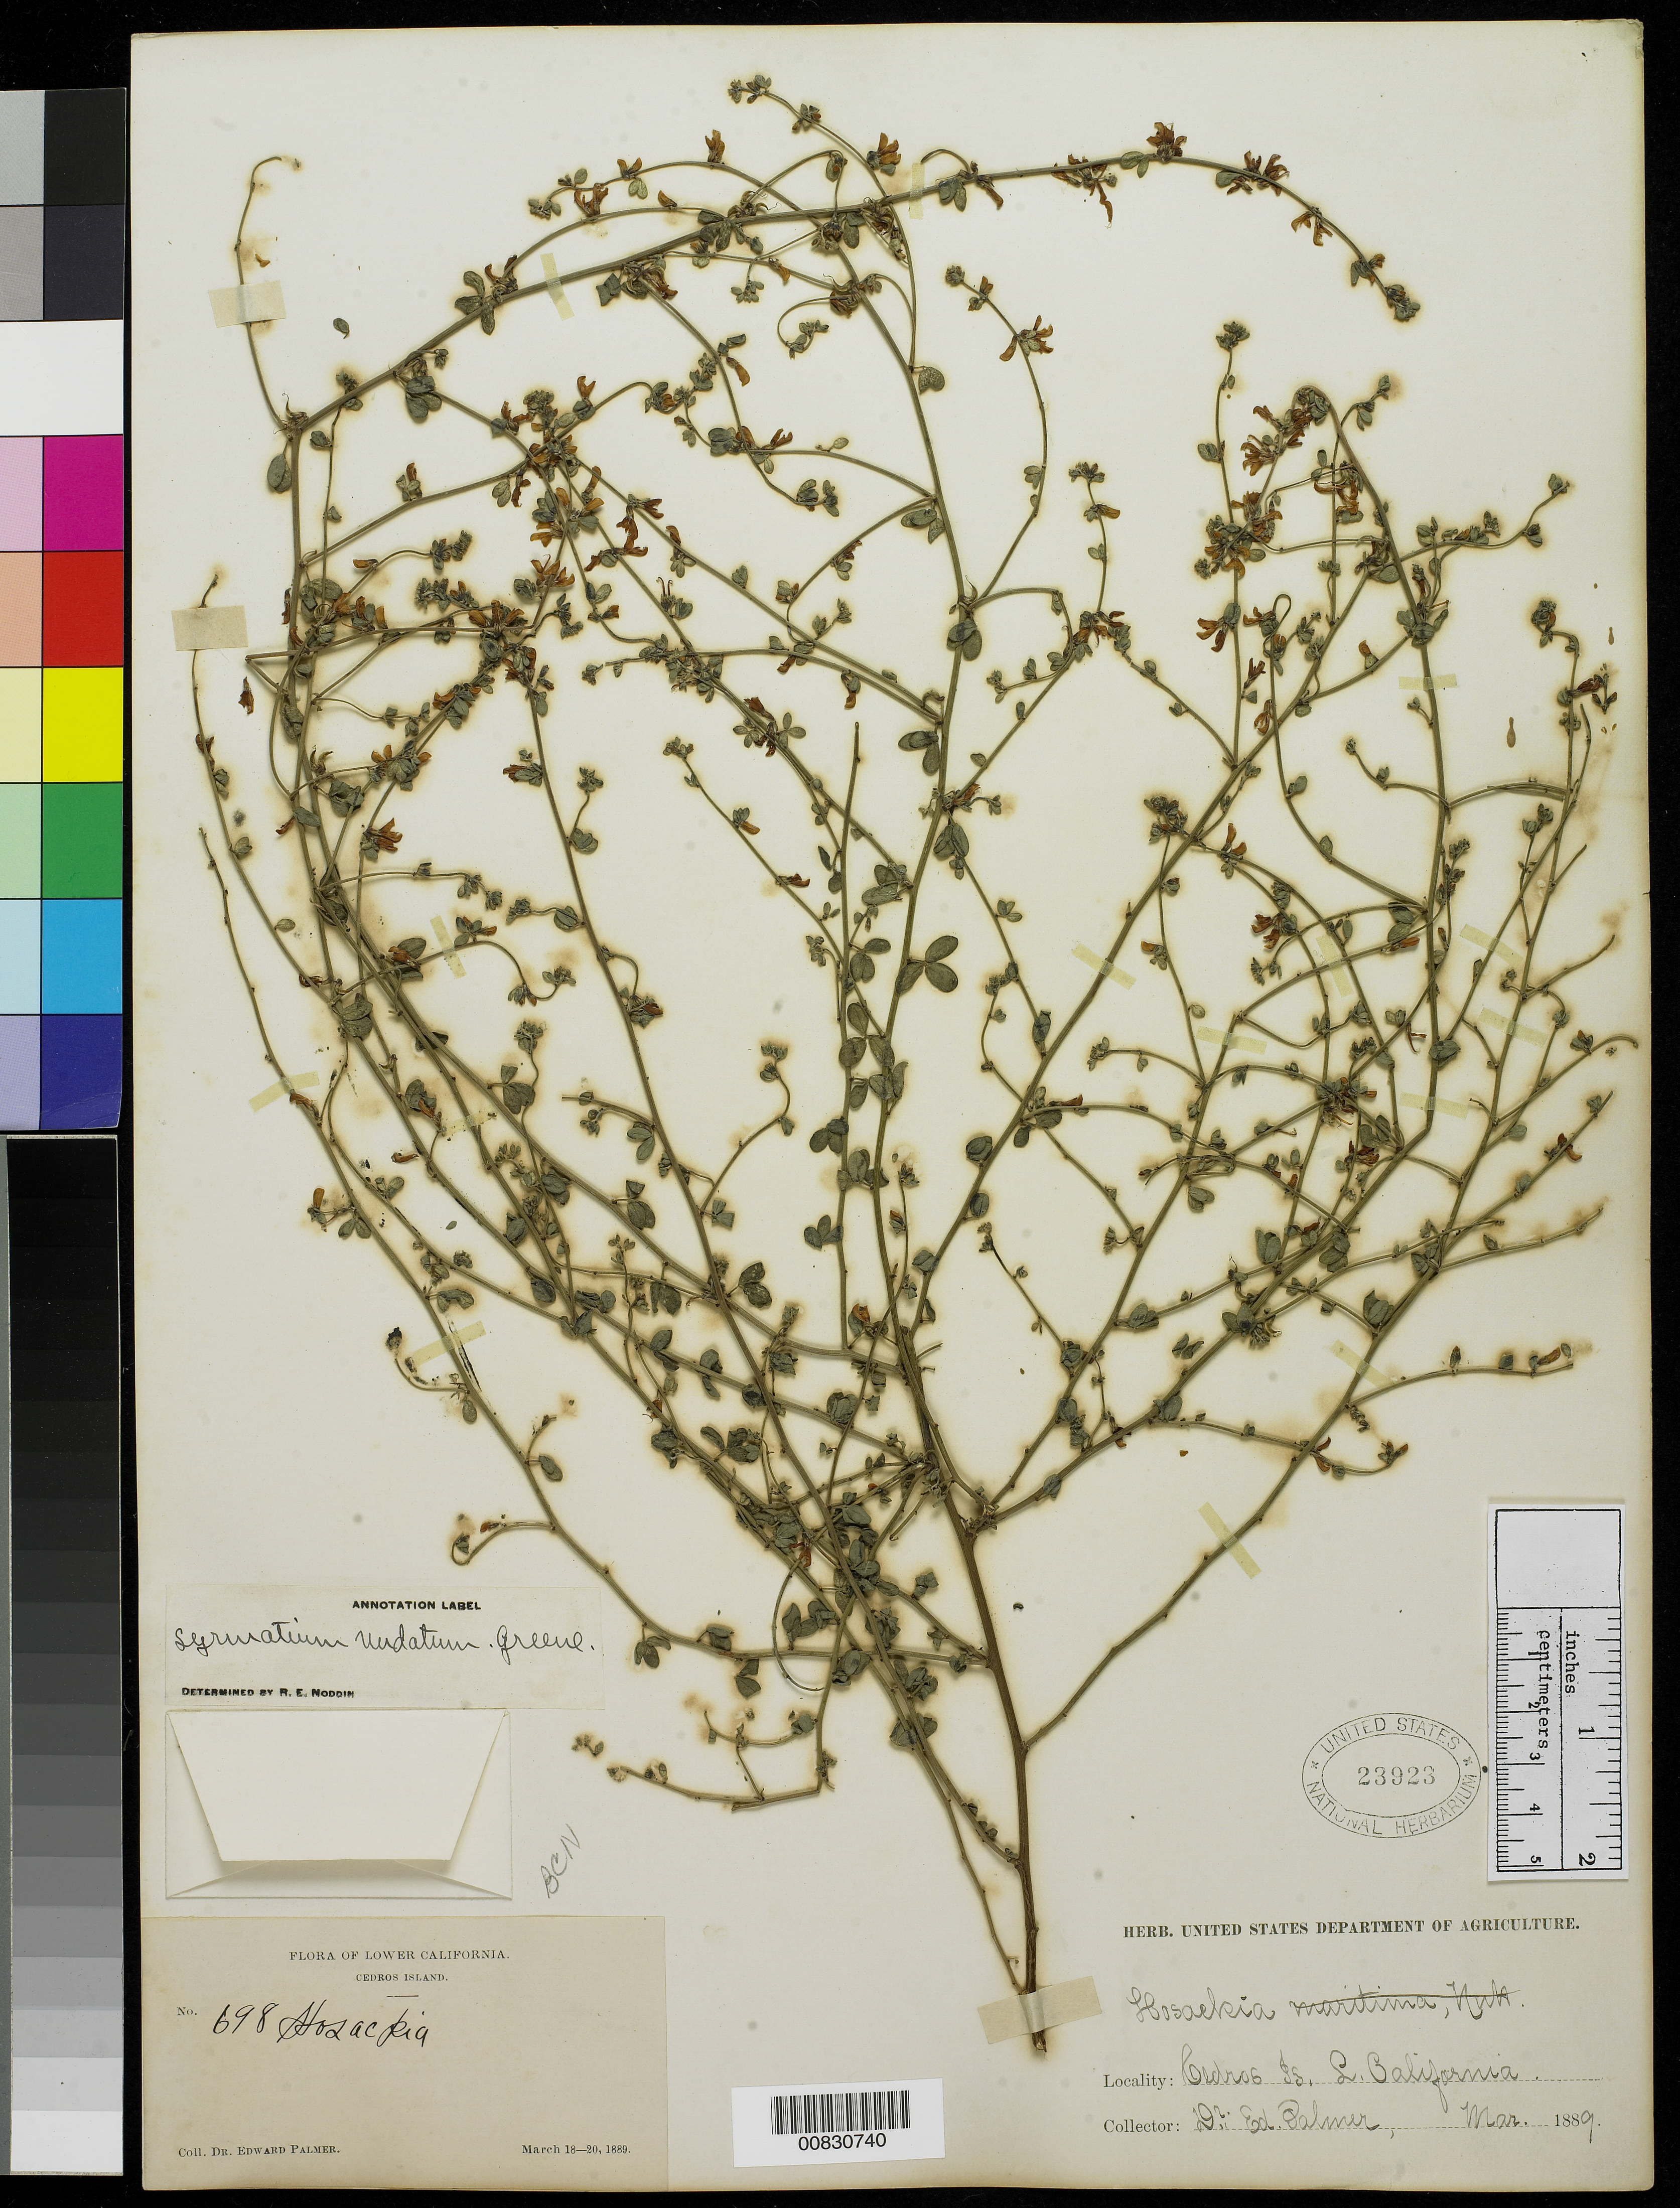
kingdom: Plantae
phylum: Tracheophyta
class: Magnoliopsida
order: Fabales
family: Fabaceae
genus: Syrmatium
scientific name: Syrmatium nudatum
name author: Greene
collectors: E. Palmer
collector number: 698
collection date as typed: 18 Mar 1889 to 20 Mar 1889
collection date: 1889-03-18/1889-03-20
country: Mexico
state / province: Baja California Norte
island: Cedros I.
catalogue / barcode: US 23923